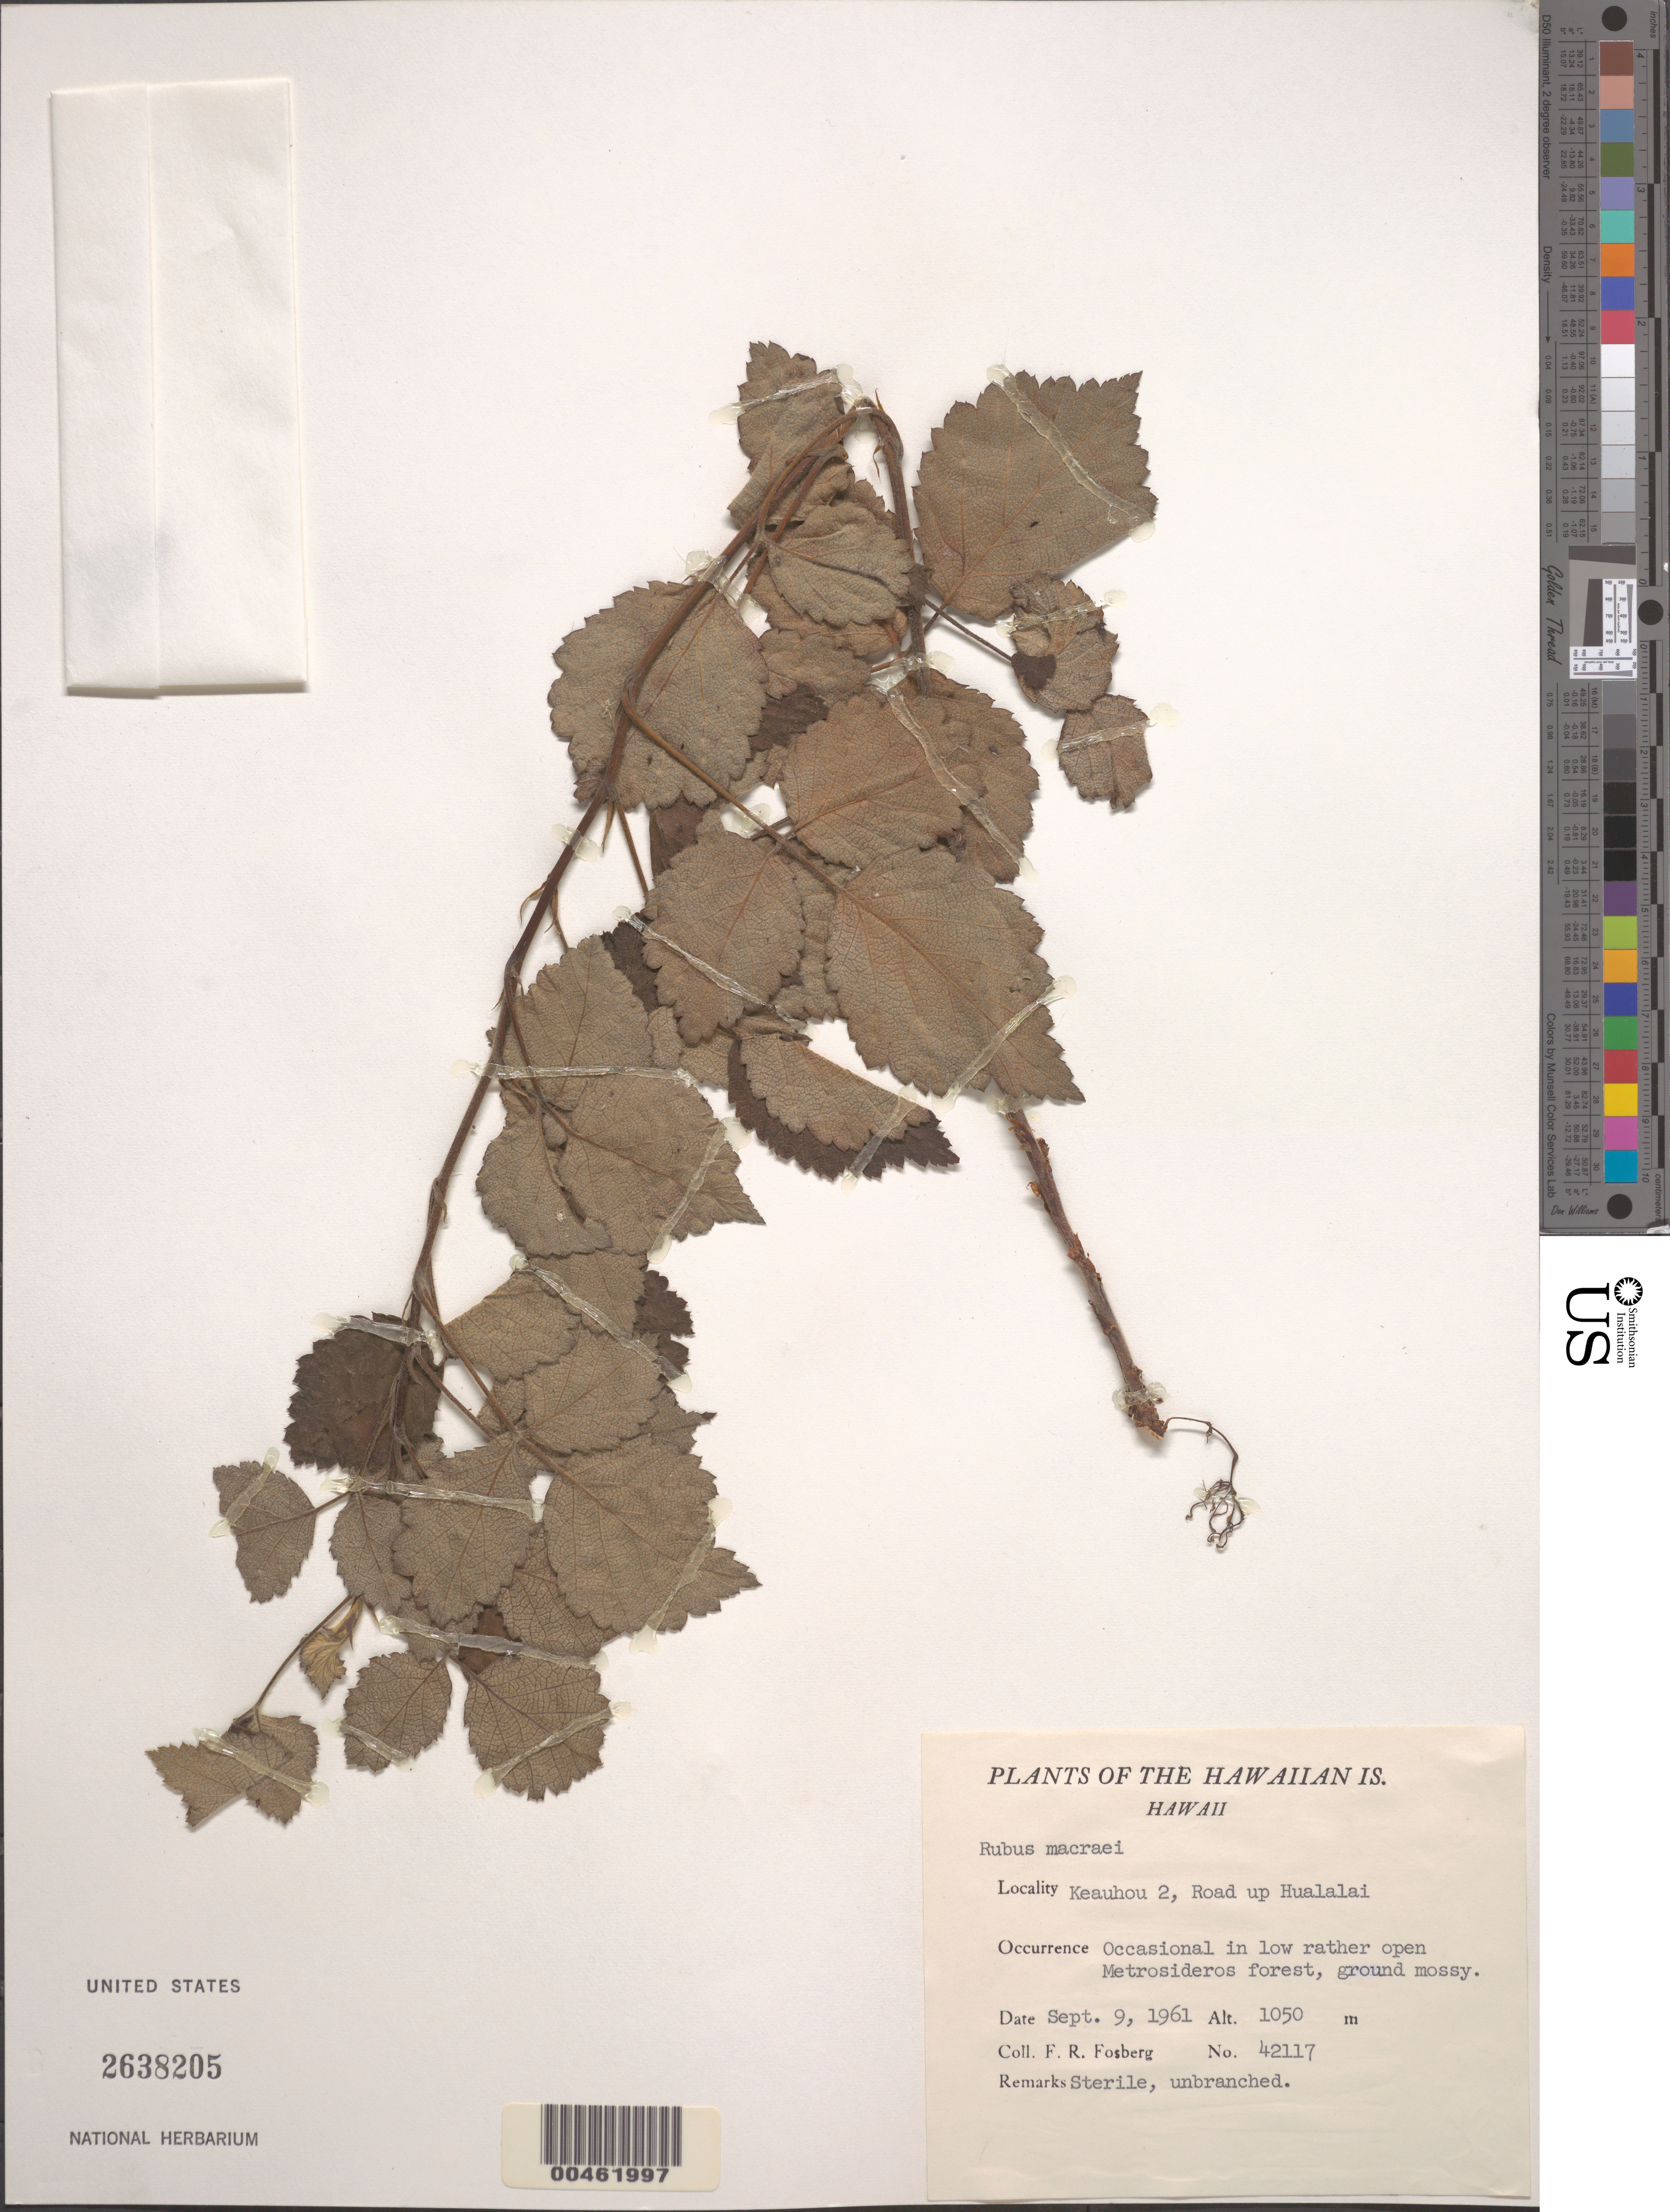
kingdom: Plantae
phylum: Tracheophyta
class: Magnoliopsida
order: Rosales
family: Rosaceae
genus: Rubus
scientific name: Rubus macraei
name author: A. Gray in Wilkes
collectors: F. R. Fosberg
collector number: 42117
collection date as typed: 9 Sep 1961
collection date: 1961-09-09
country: United States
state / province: Hawaii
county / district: Hawaii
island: Hawaii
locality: Keauhou 2, Road up Hualalai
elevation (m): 1050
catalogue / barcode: US 2638205